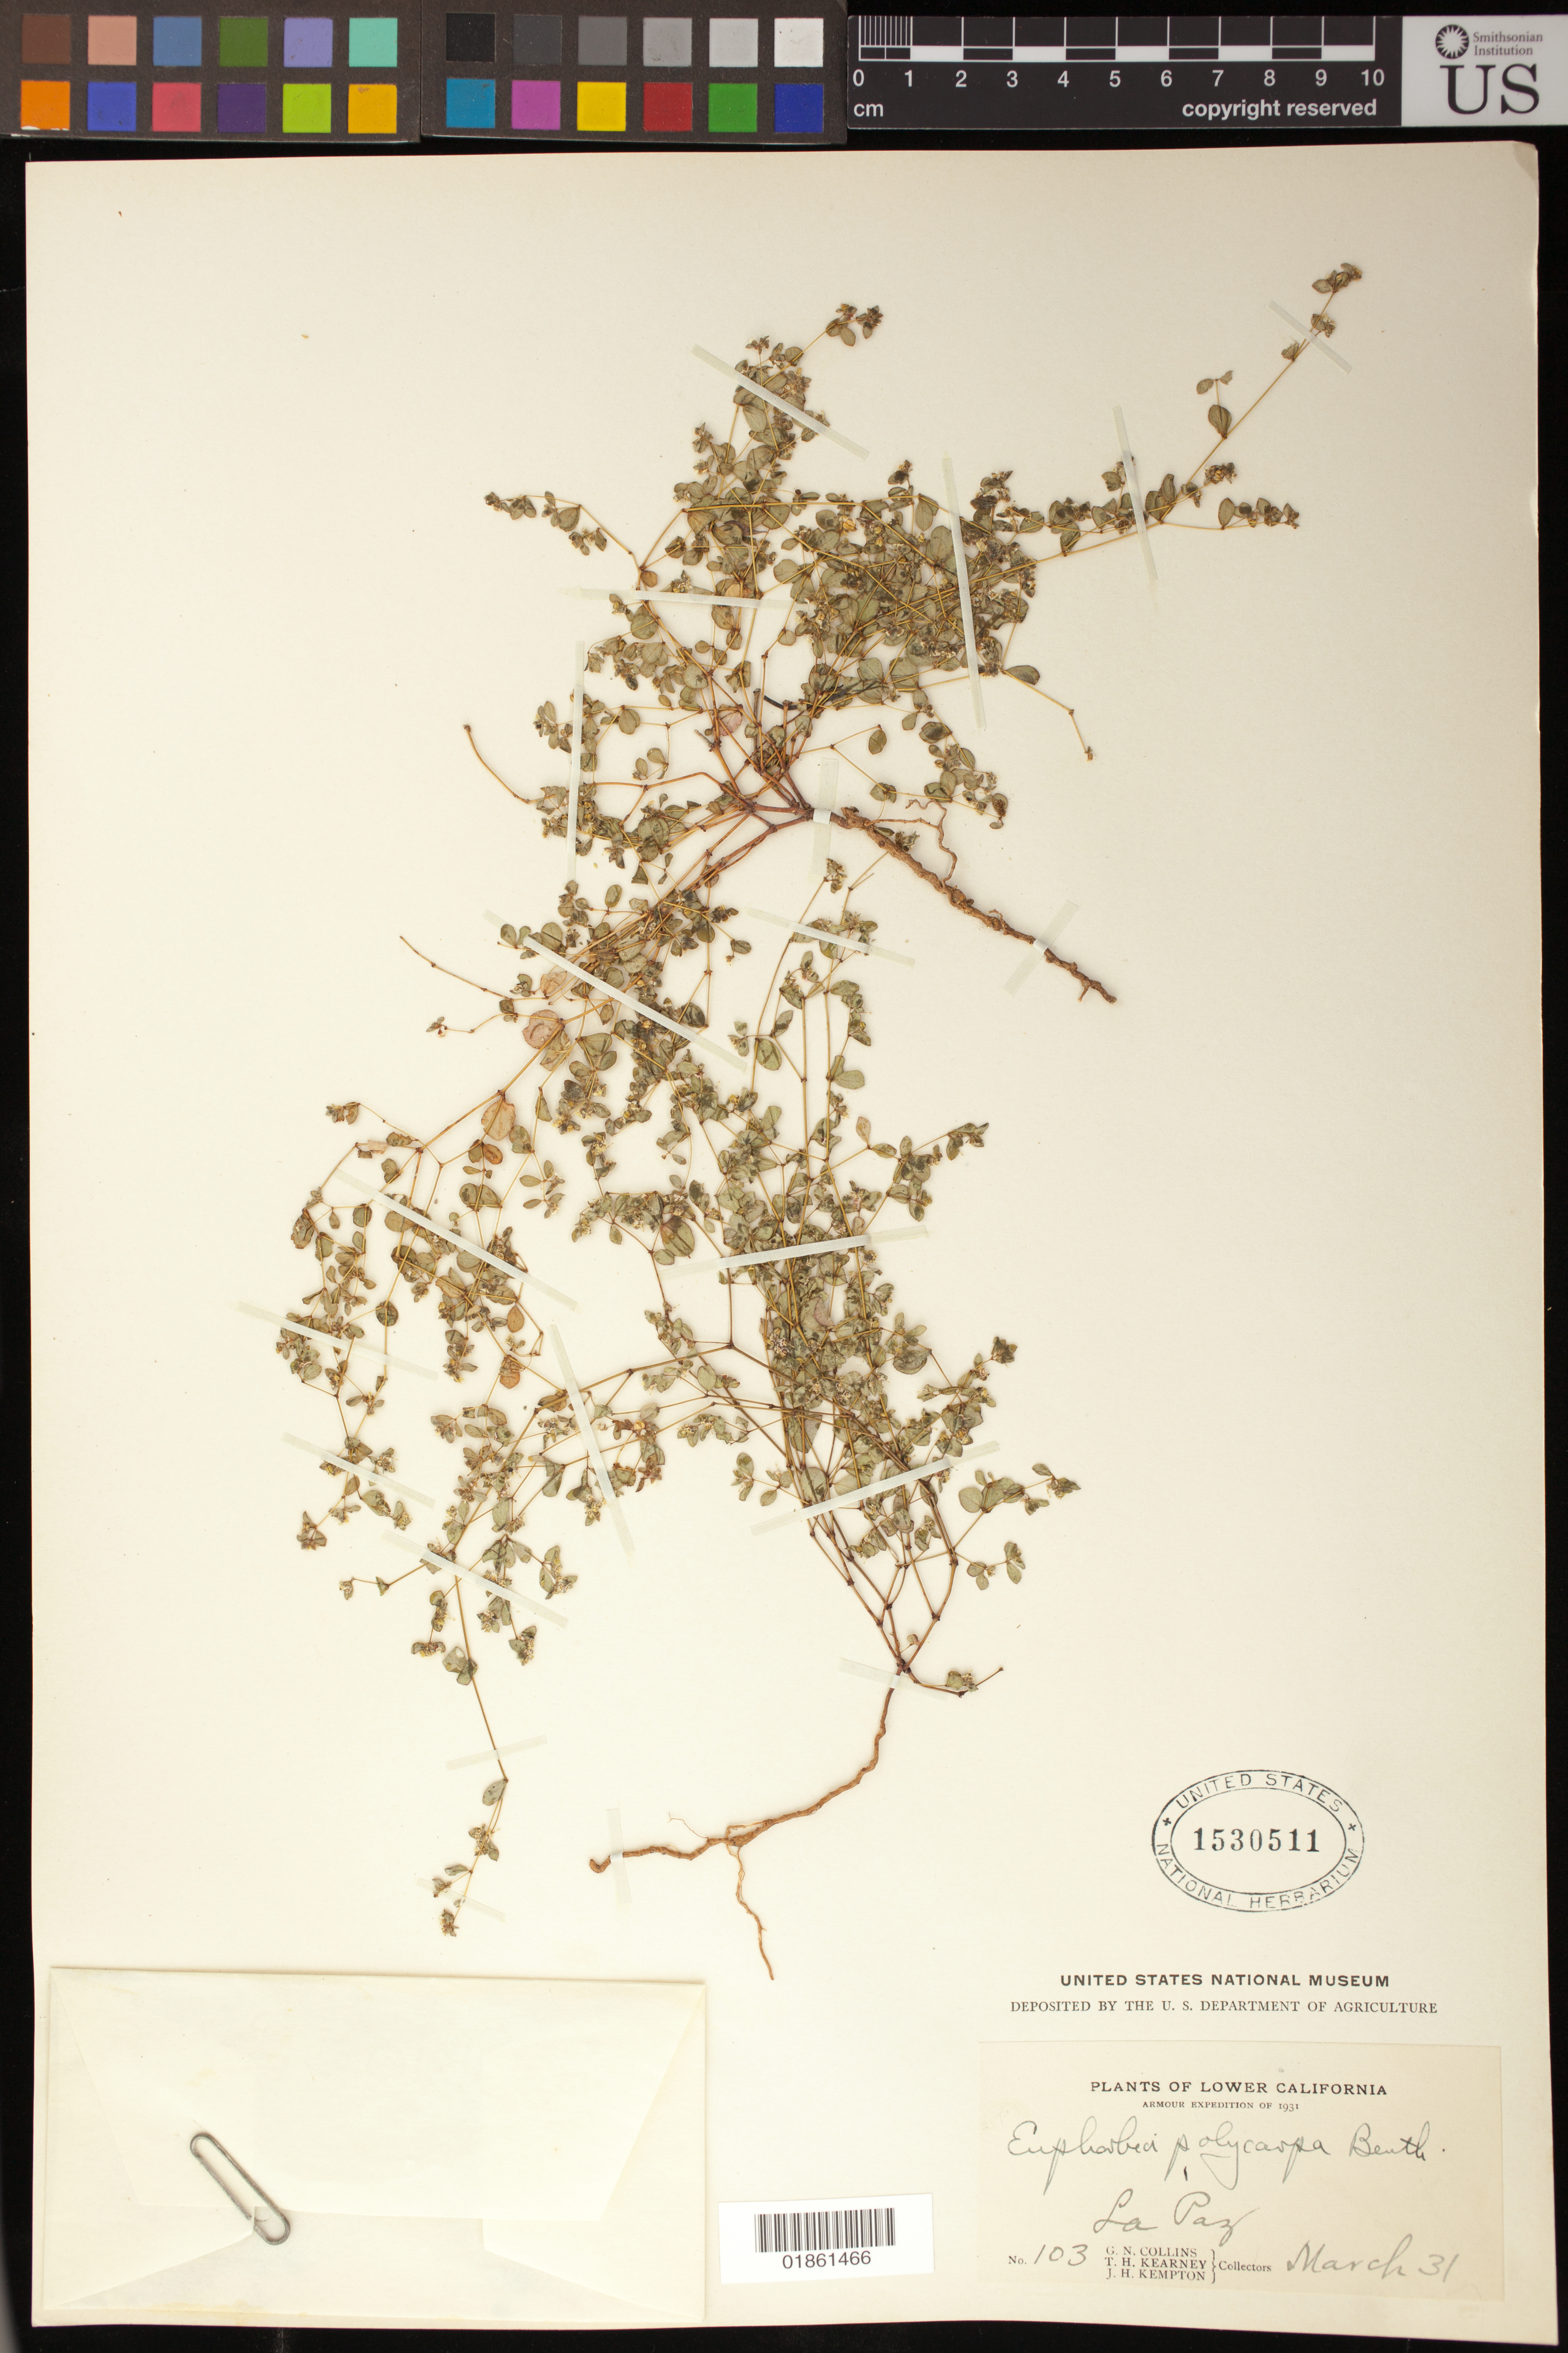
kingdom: Plantae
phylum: Tracheophyta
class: Magnoliopsida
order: Malpighiales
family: Euphorbiaceae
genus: Euphorbia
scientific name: Euphorbia setiloba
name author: Engelm.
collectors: G. N. Collins, T. H. Kearney & J. H. Kempton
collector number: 103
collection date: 1931-03-31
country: Mexico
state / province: Baja California Sur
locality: La Paz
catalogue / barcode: US 1530511